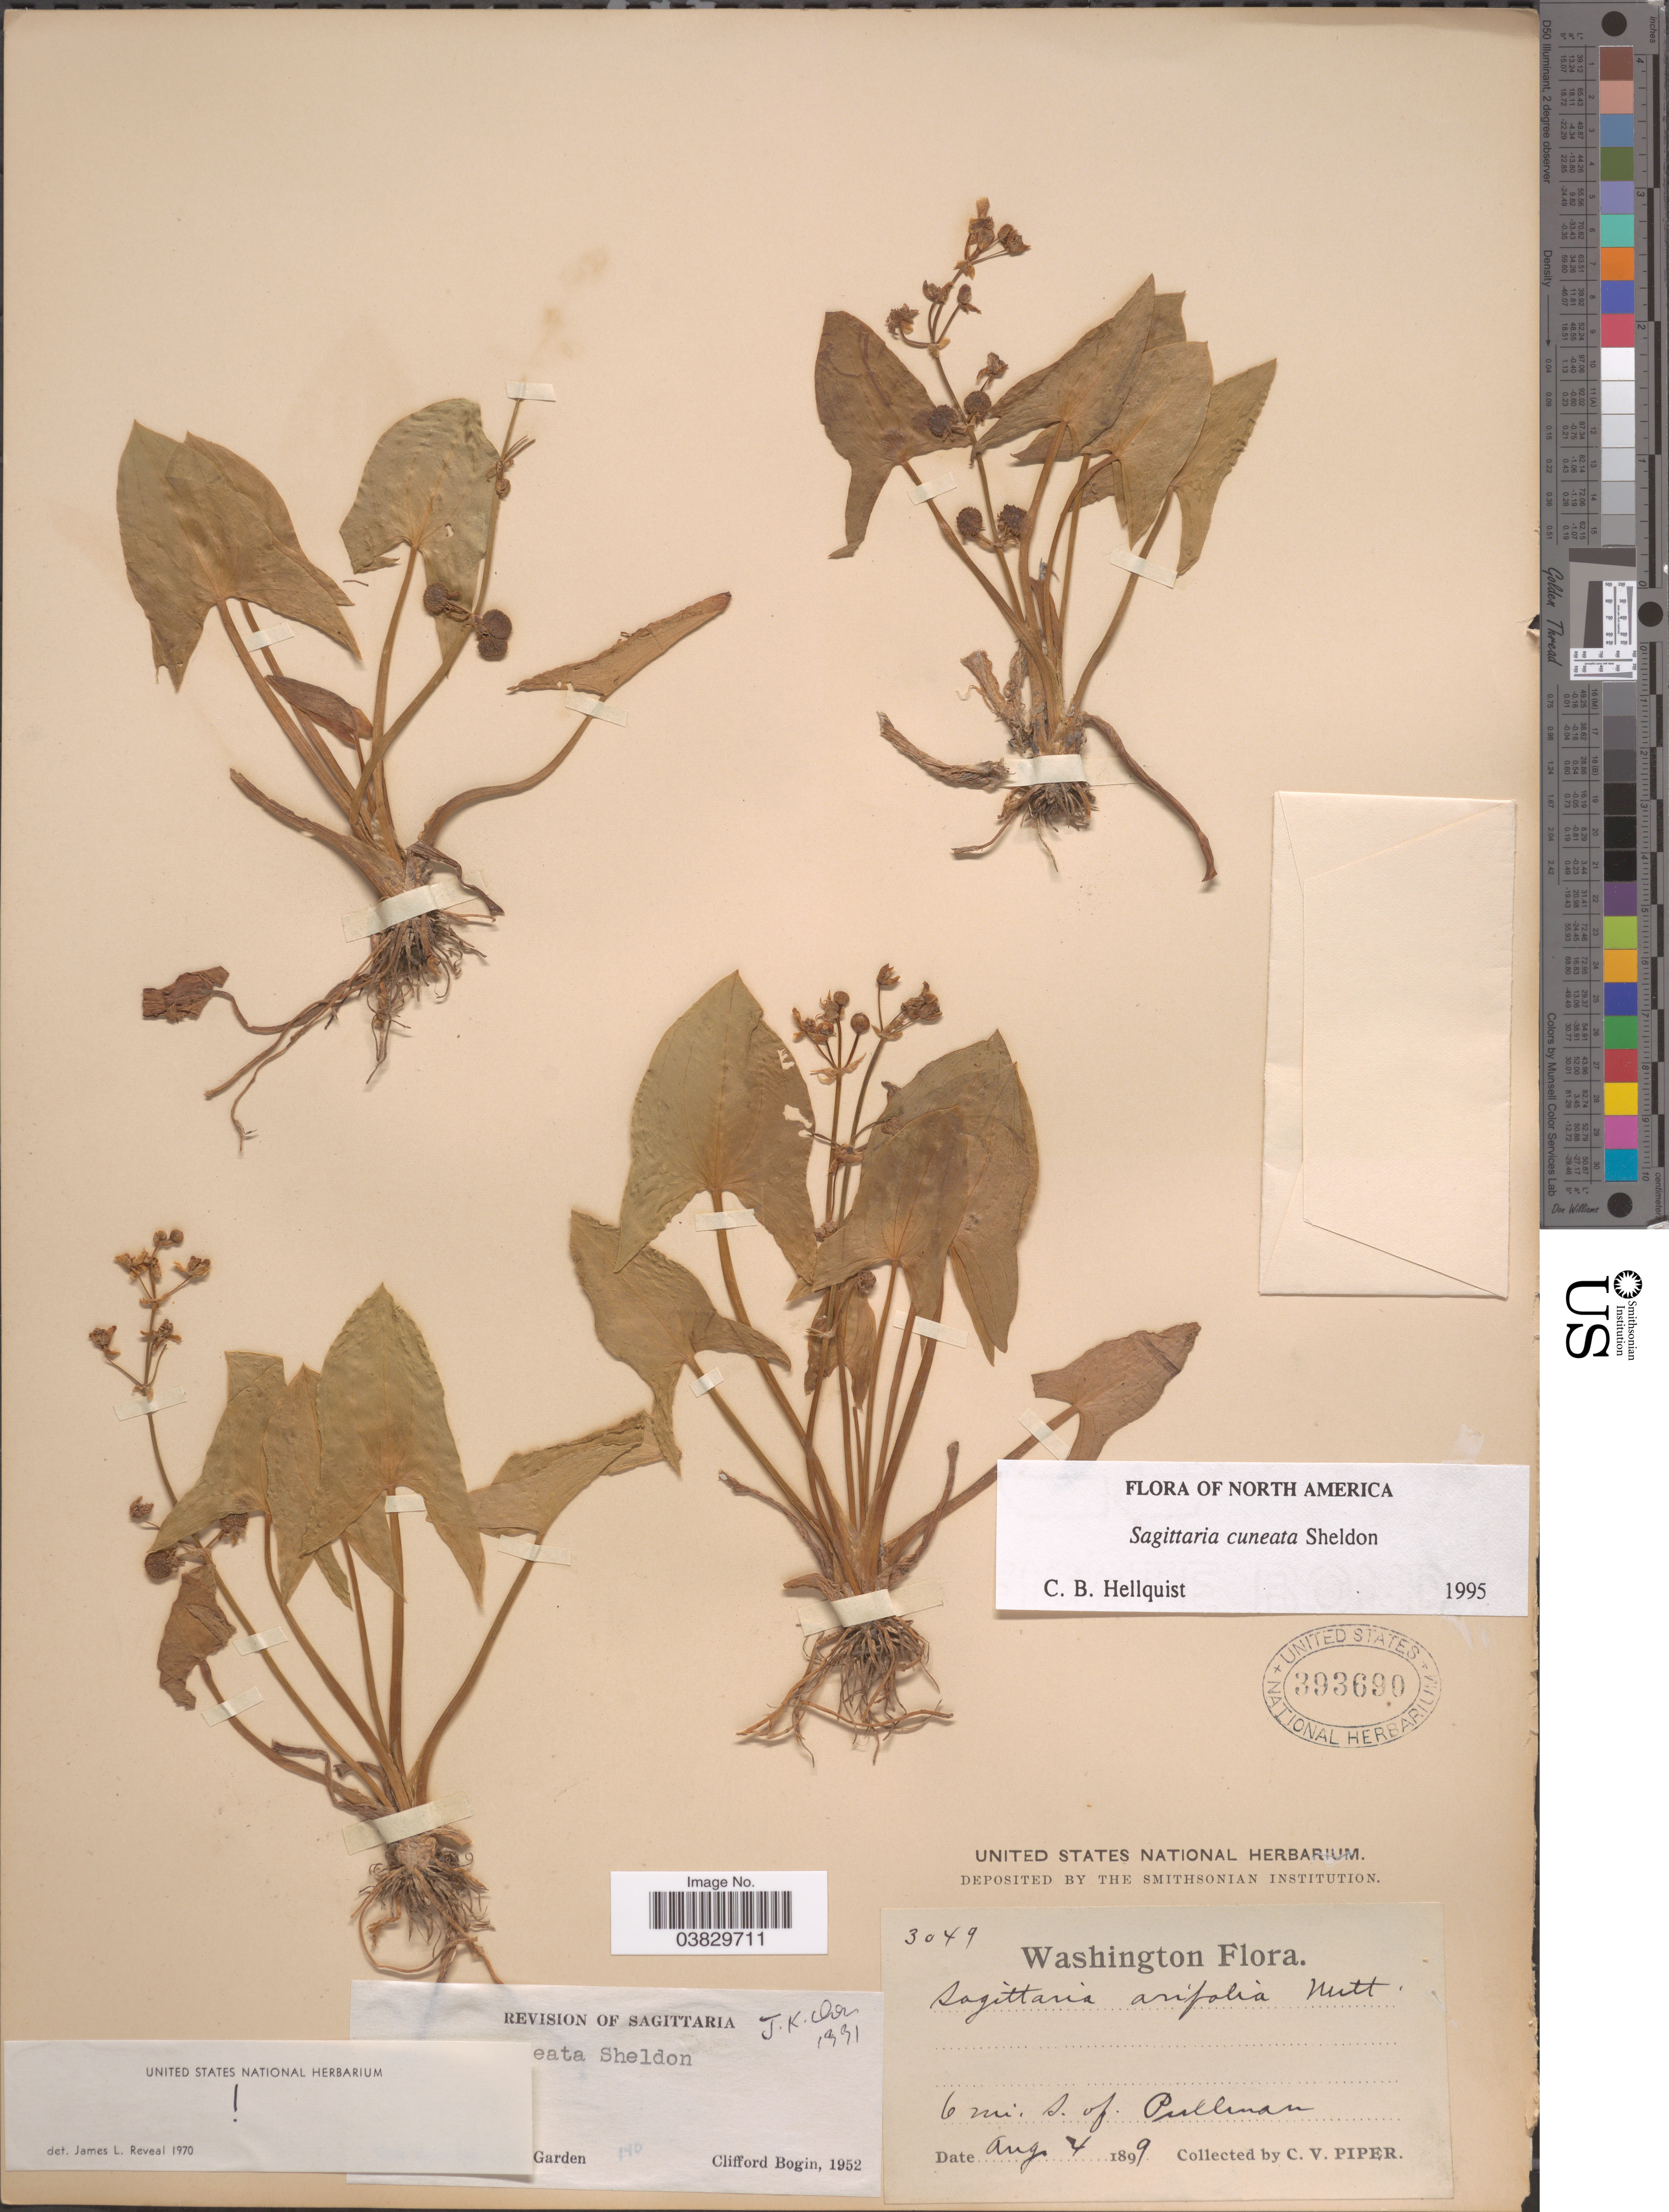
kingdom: Plantae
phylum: Tracheophyta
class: Liliopsida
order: Alismatales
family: Alismataceae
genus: Sagittaria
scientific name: Sagittaria cuneata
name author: E. Sheld.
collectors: C. V. Piper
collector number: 3049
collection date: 1899-08-04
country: United States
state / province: Washington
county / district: Whitman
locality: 6 mi. S. of. Pullman.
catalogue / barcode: US 393690